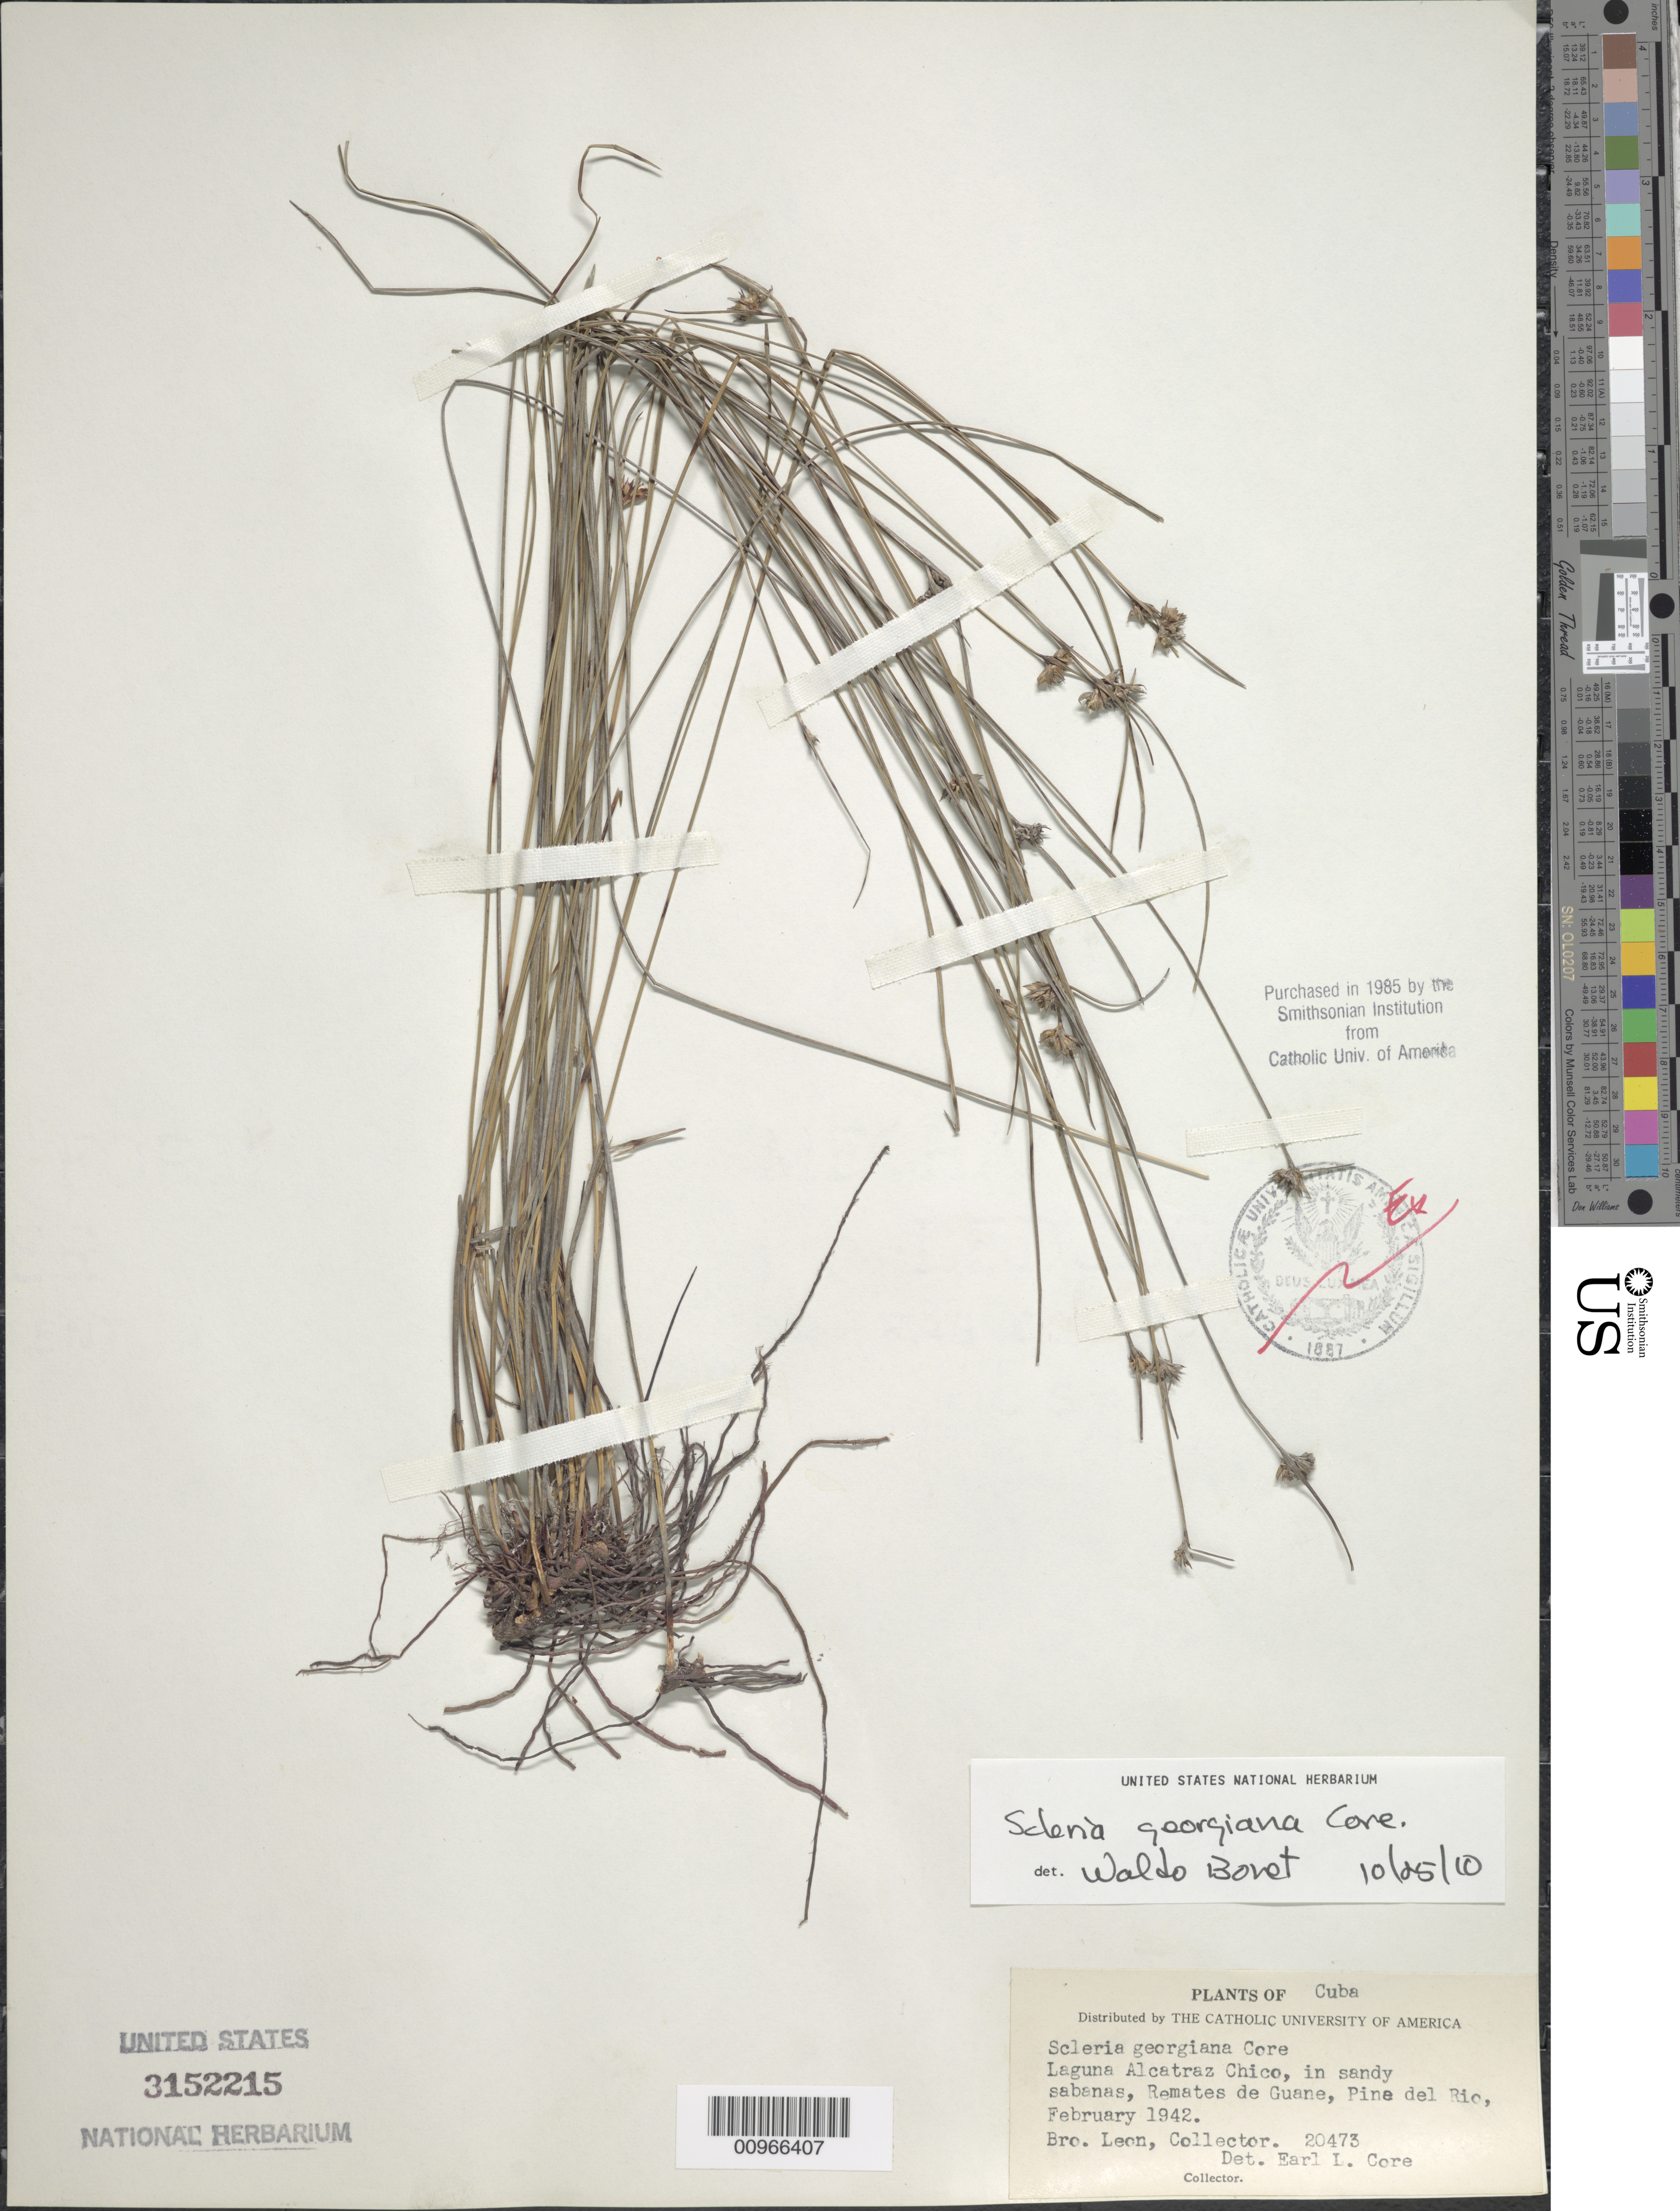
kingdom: Plantae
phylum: Tracheophyta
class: Liliopsida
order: Poales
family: Cyperaceae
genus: Scleria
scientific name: Scleria georgiana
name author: Core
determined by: Core, E. L.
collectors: Bro. León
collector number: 20473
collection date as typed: Feb 1942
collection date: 1942-02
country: Cuba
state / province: Pinar del Rio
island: Cuba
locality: Lagunas Alcatraz Chico, Remates de Guane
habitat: In sandy sabanas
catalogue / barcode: US 3152215